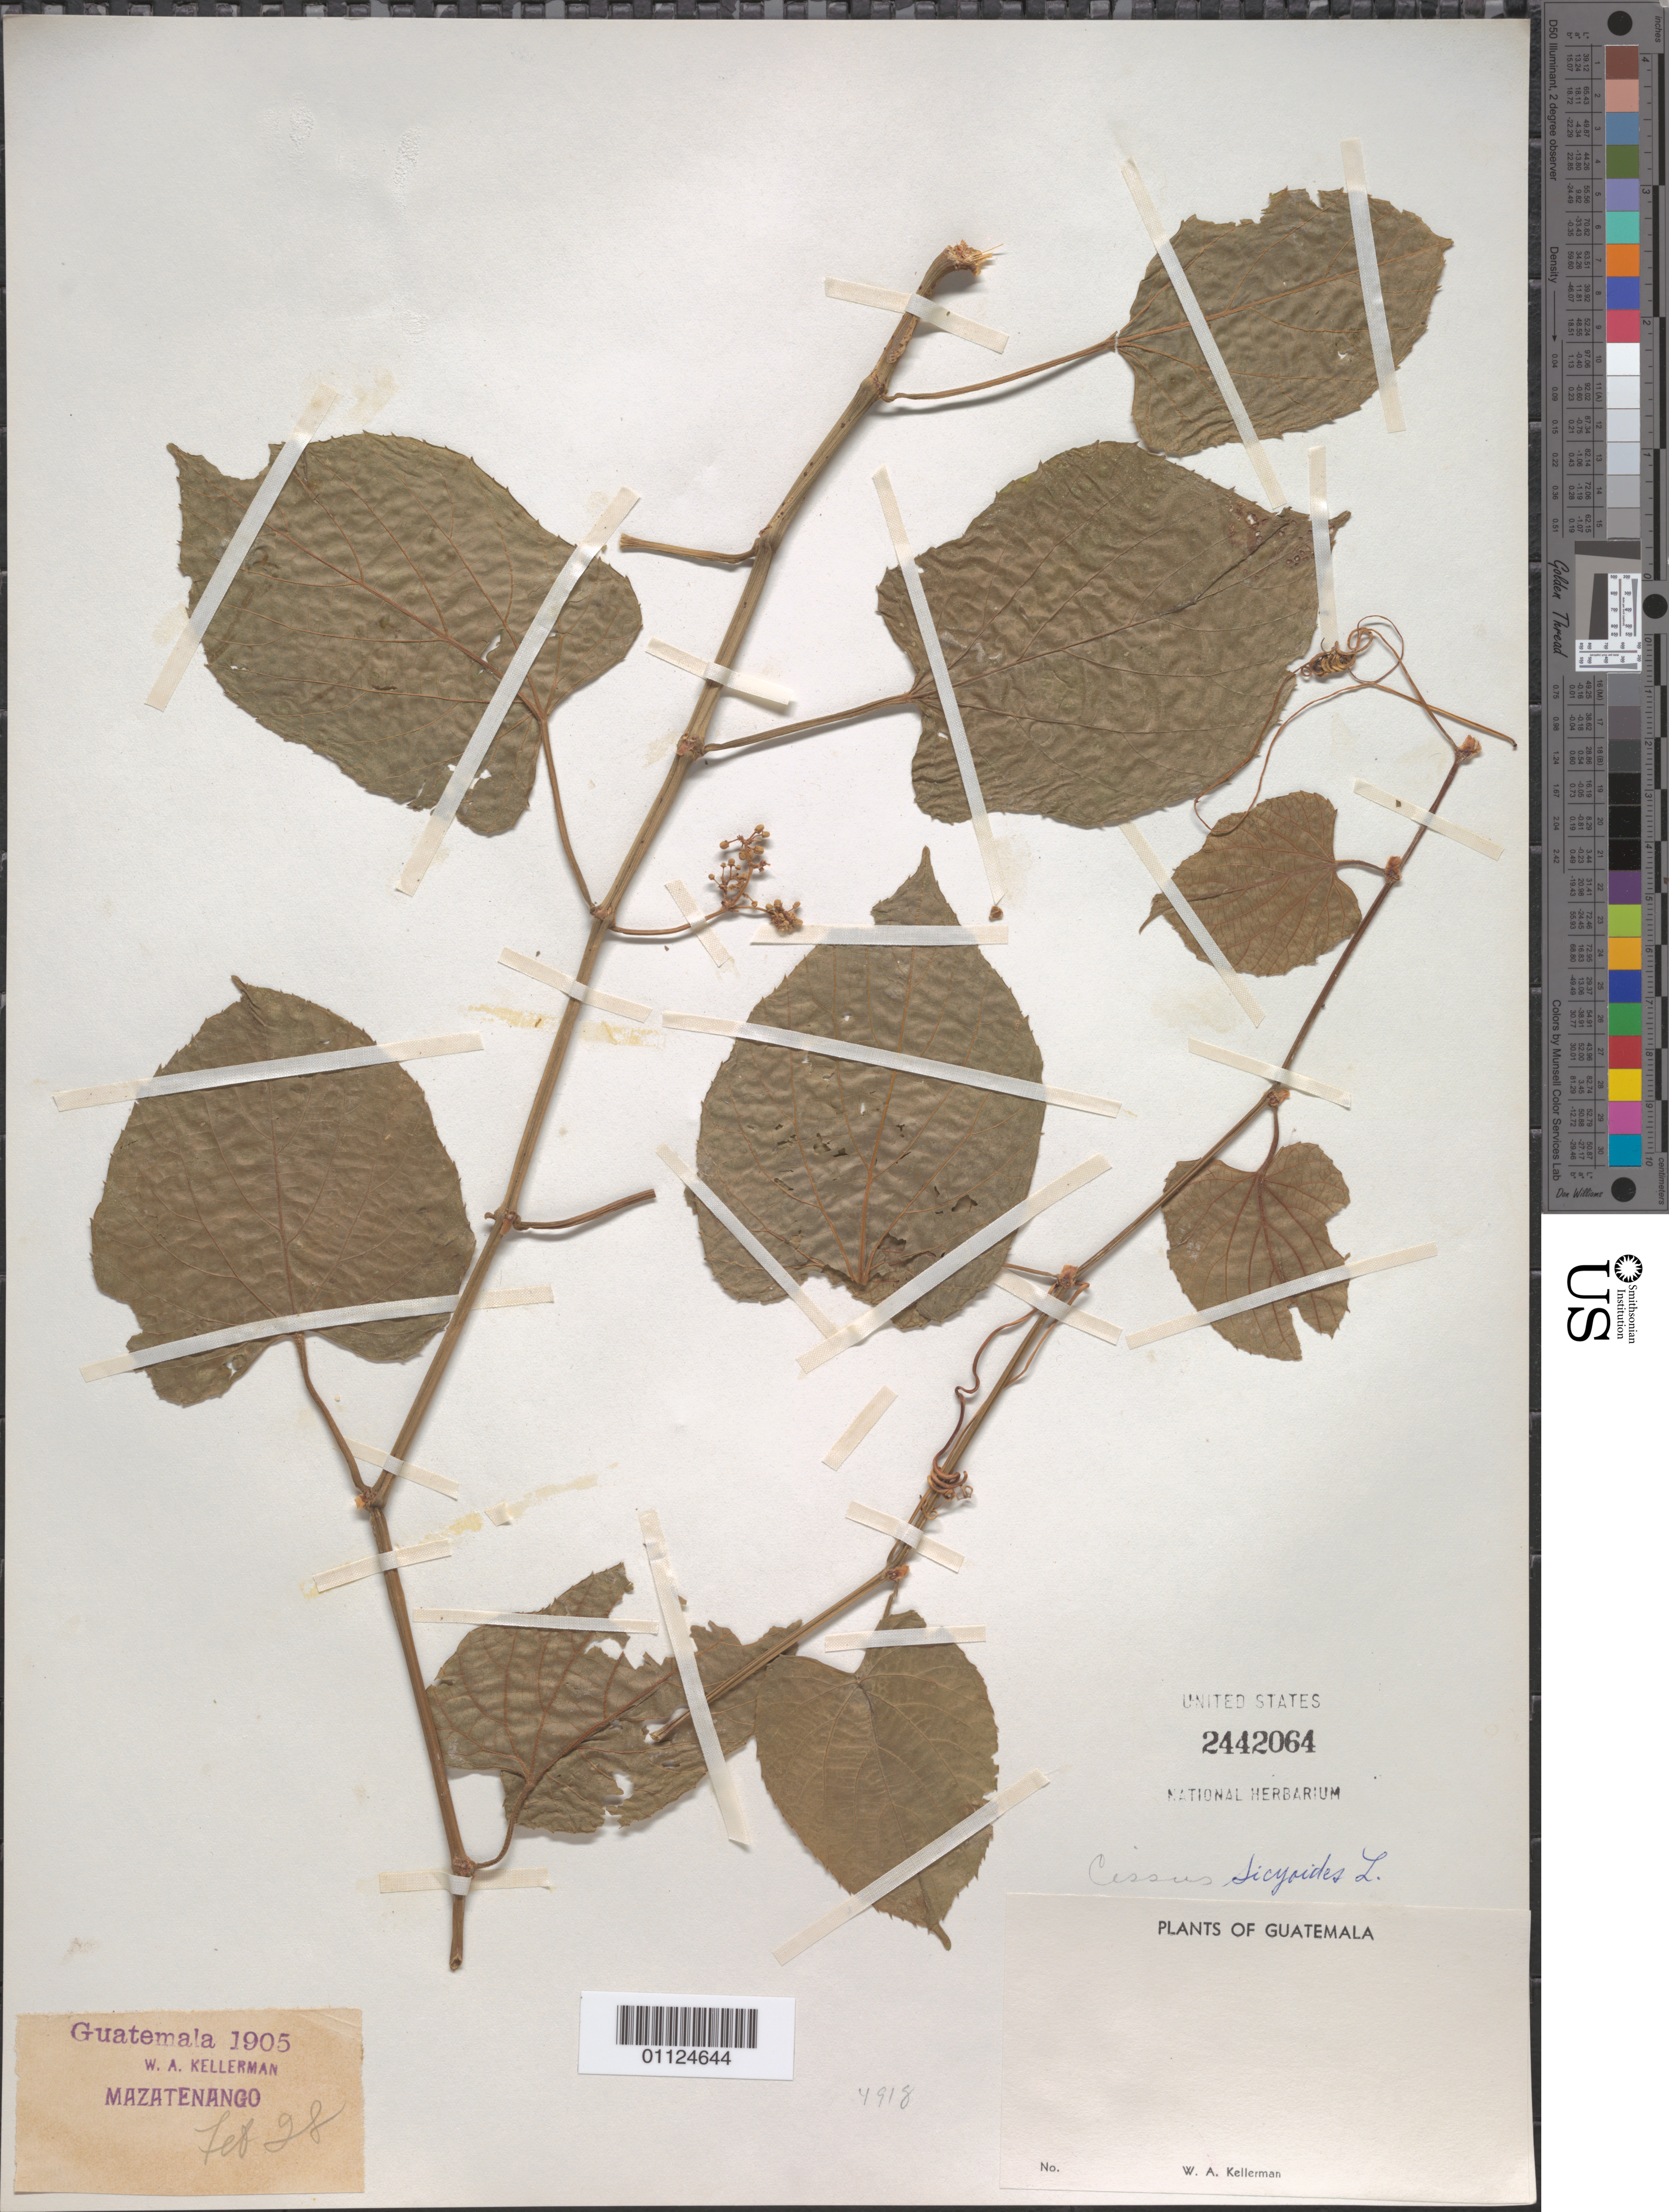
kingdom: Plantae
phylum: Tracheophyta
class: Magnoliopsida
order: Vitales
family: Vitaceae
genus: Cissus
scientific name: Cissus verticillata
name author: (L.) Nicolson & C.E. Jarvis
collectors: W. Kellerman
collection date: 1905-02-28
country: Guatemala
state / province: Suchitepéquez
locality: Mazatenango.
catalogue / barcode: US 2442064